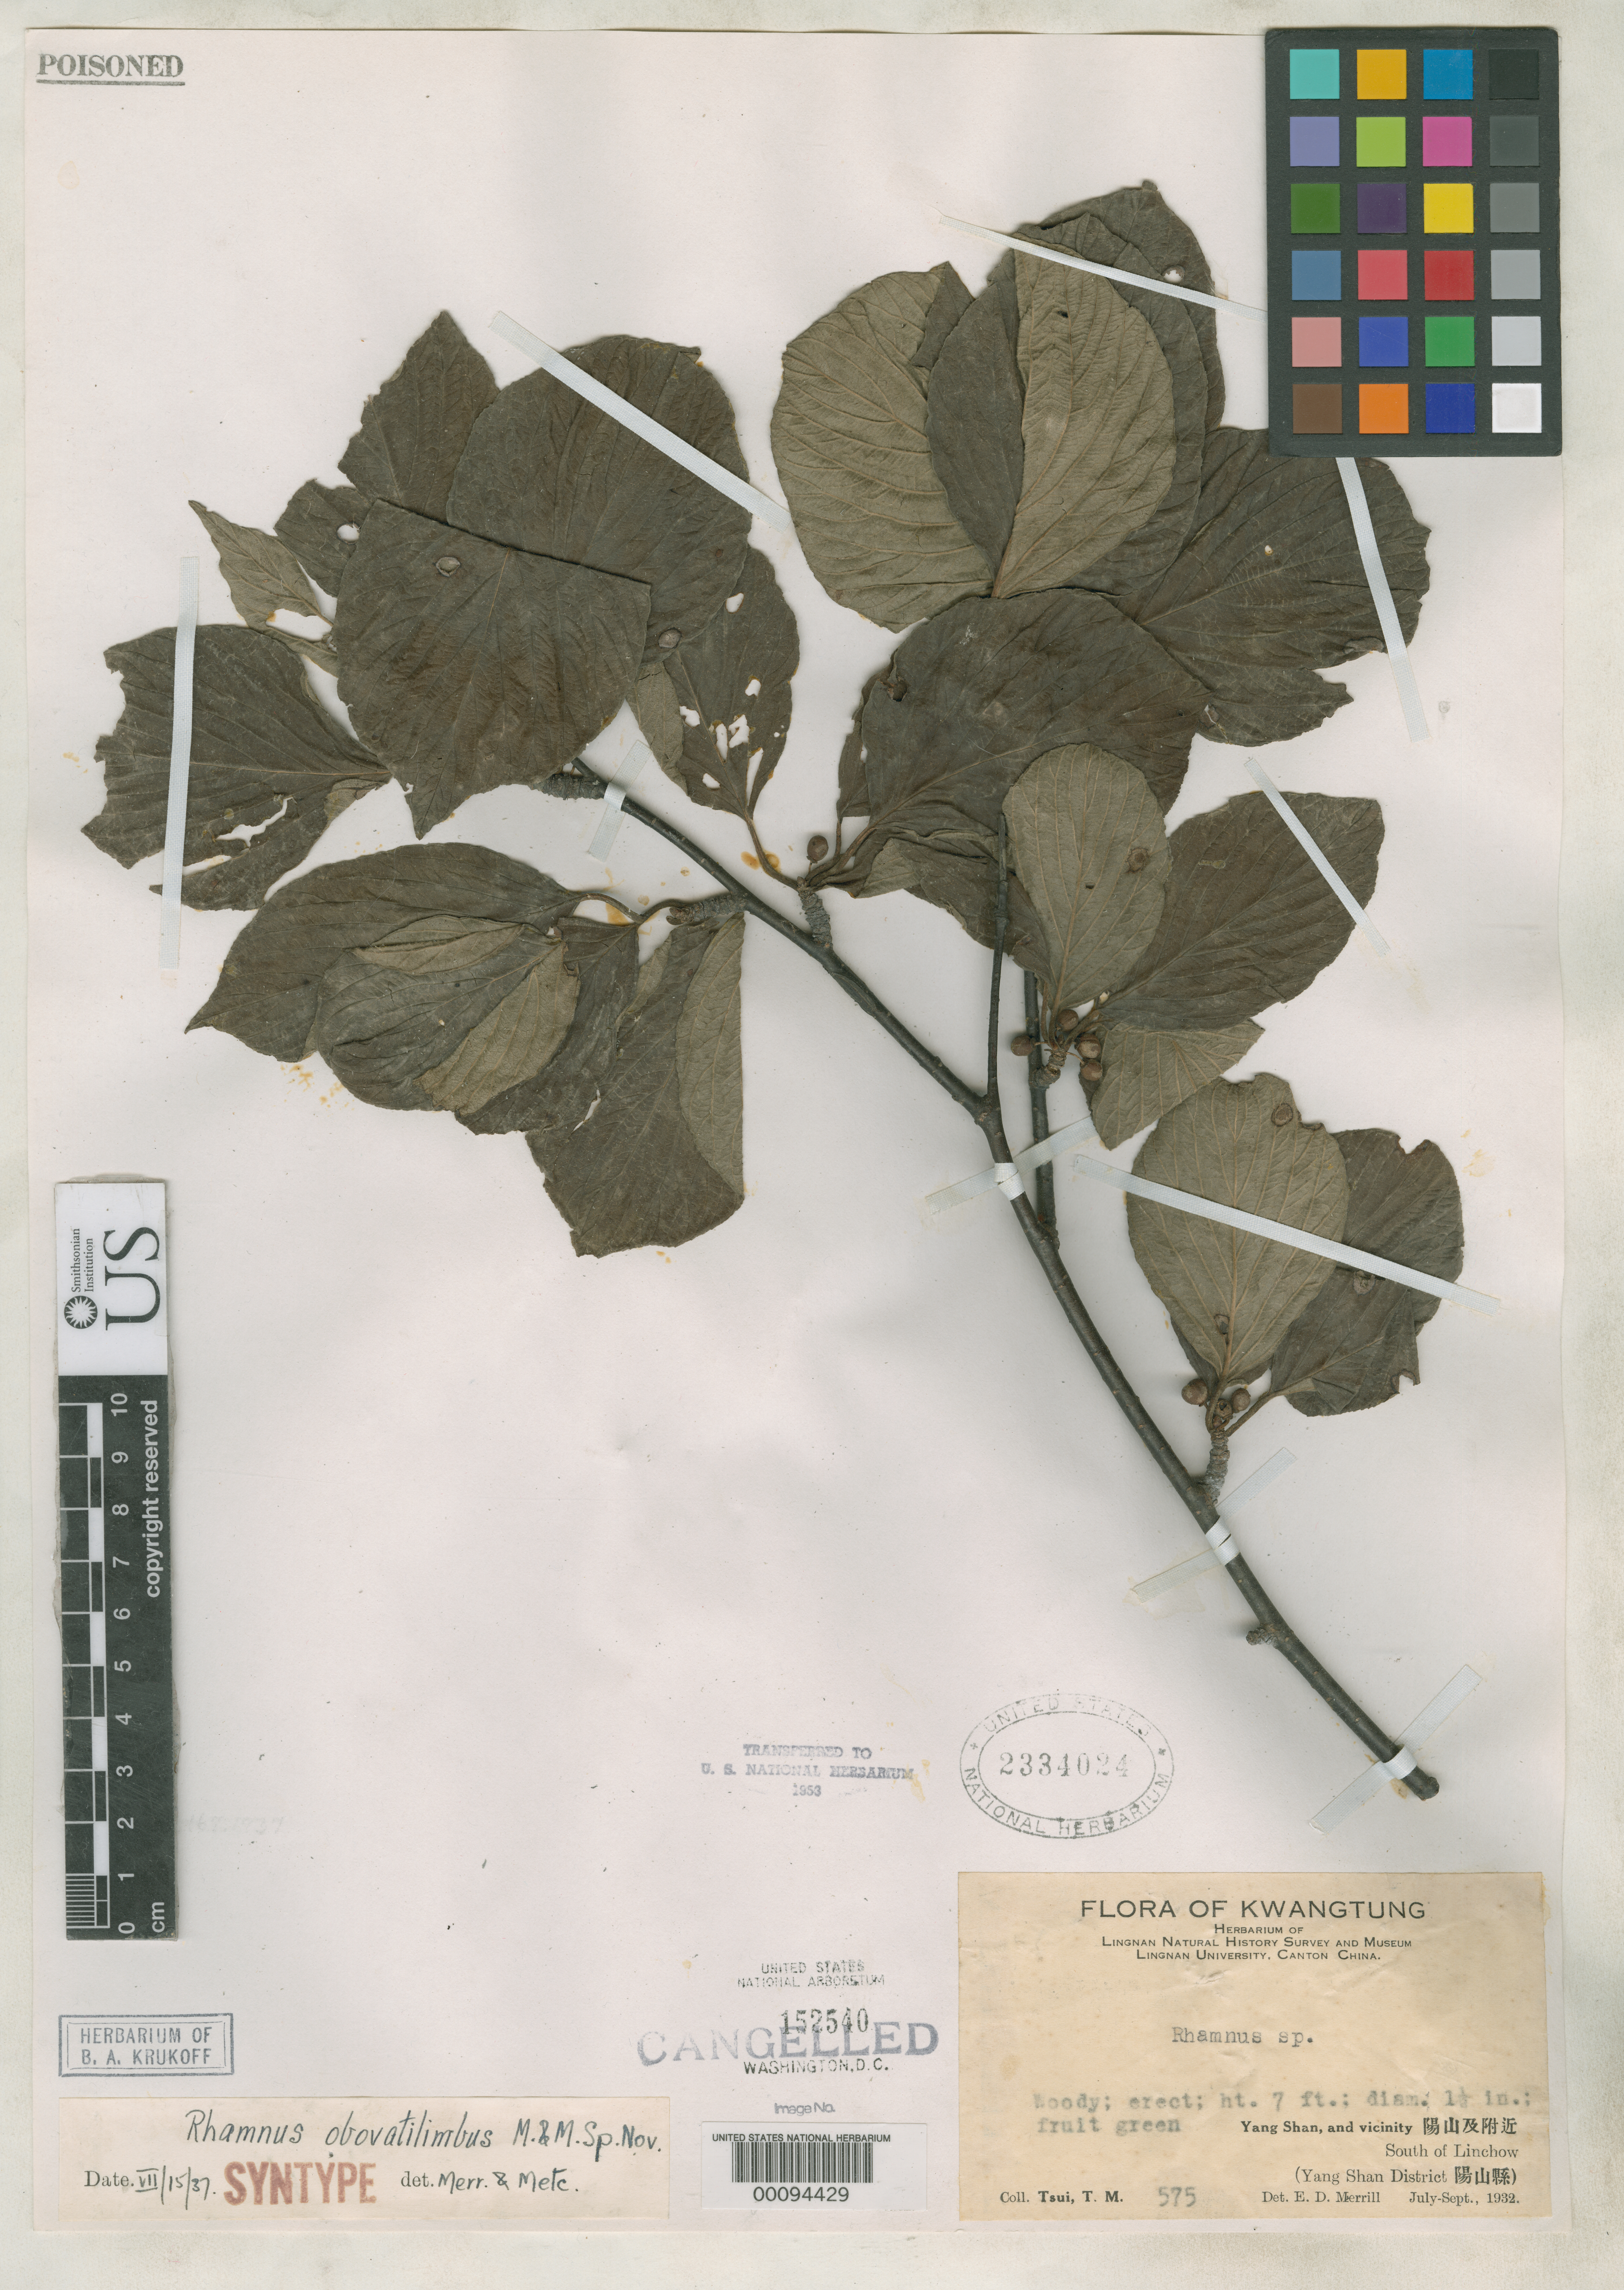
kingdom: Plantae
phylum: Tracheophyta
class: Magnoliopsida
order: Rosales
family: Rhamnaceae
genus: Rhamnus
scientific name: Rhamnus obovatilimbus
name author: Merr. & F.P. Metcalf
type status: Syntype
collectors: T. Tsui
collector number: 575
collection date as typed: Jul 1932 to -- Sep 1932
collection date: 1932-07/1932-09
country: China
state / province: Guangdong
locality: Yeung Shan, south of Linchow.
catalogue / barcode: US 2334024